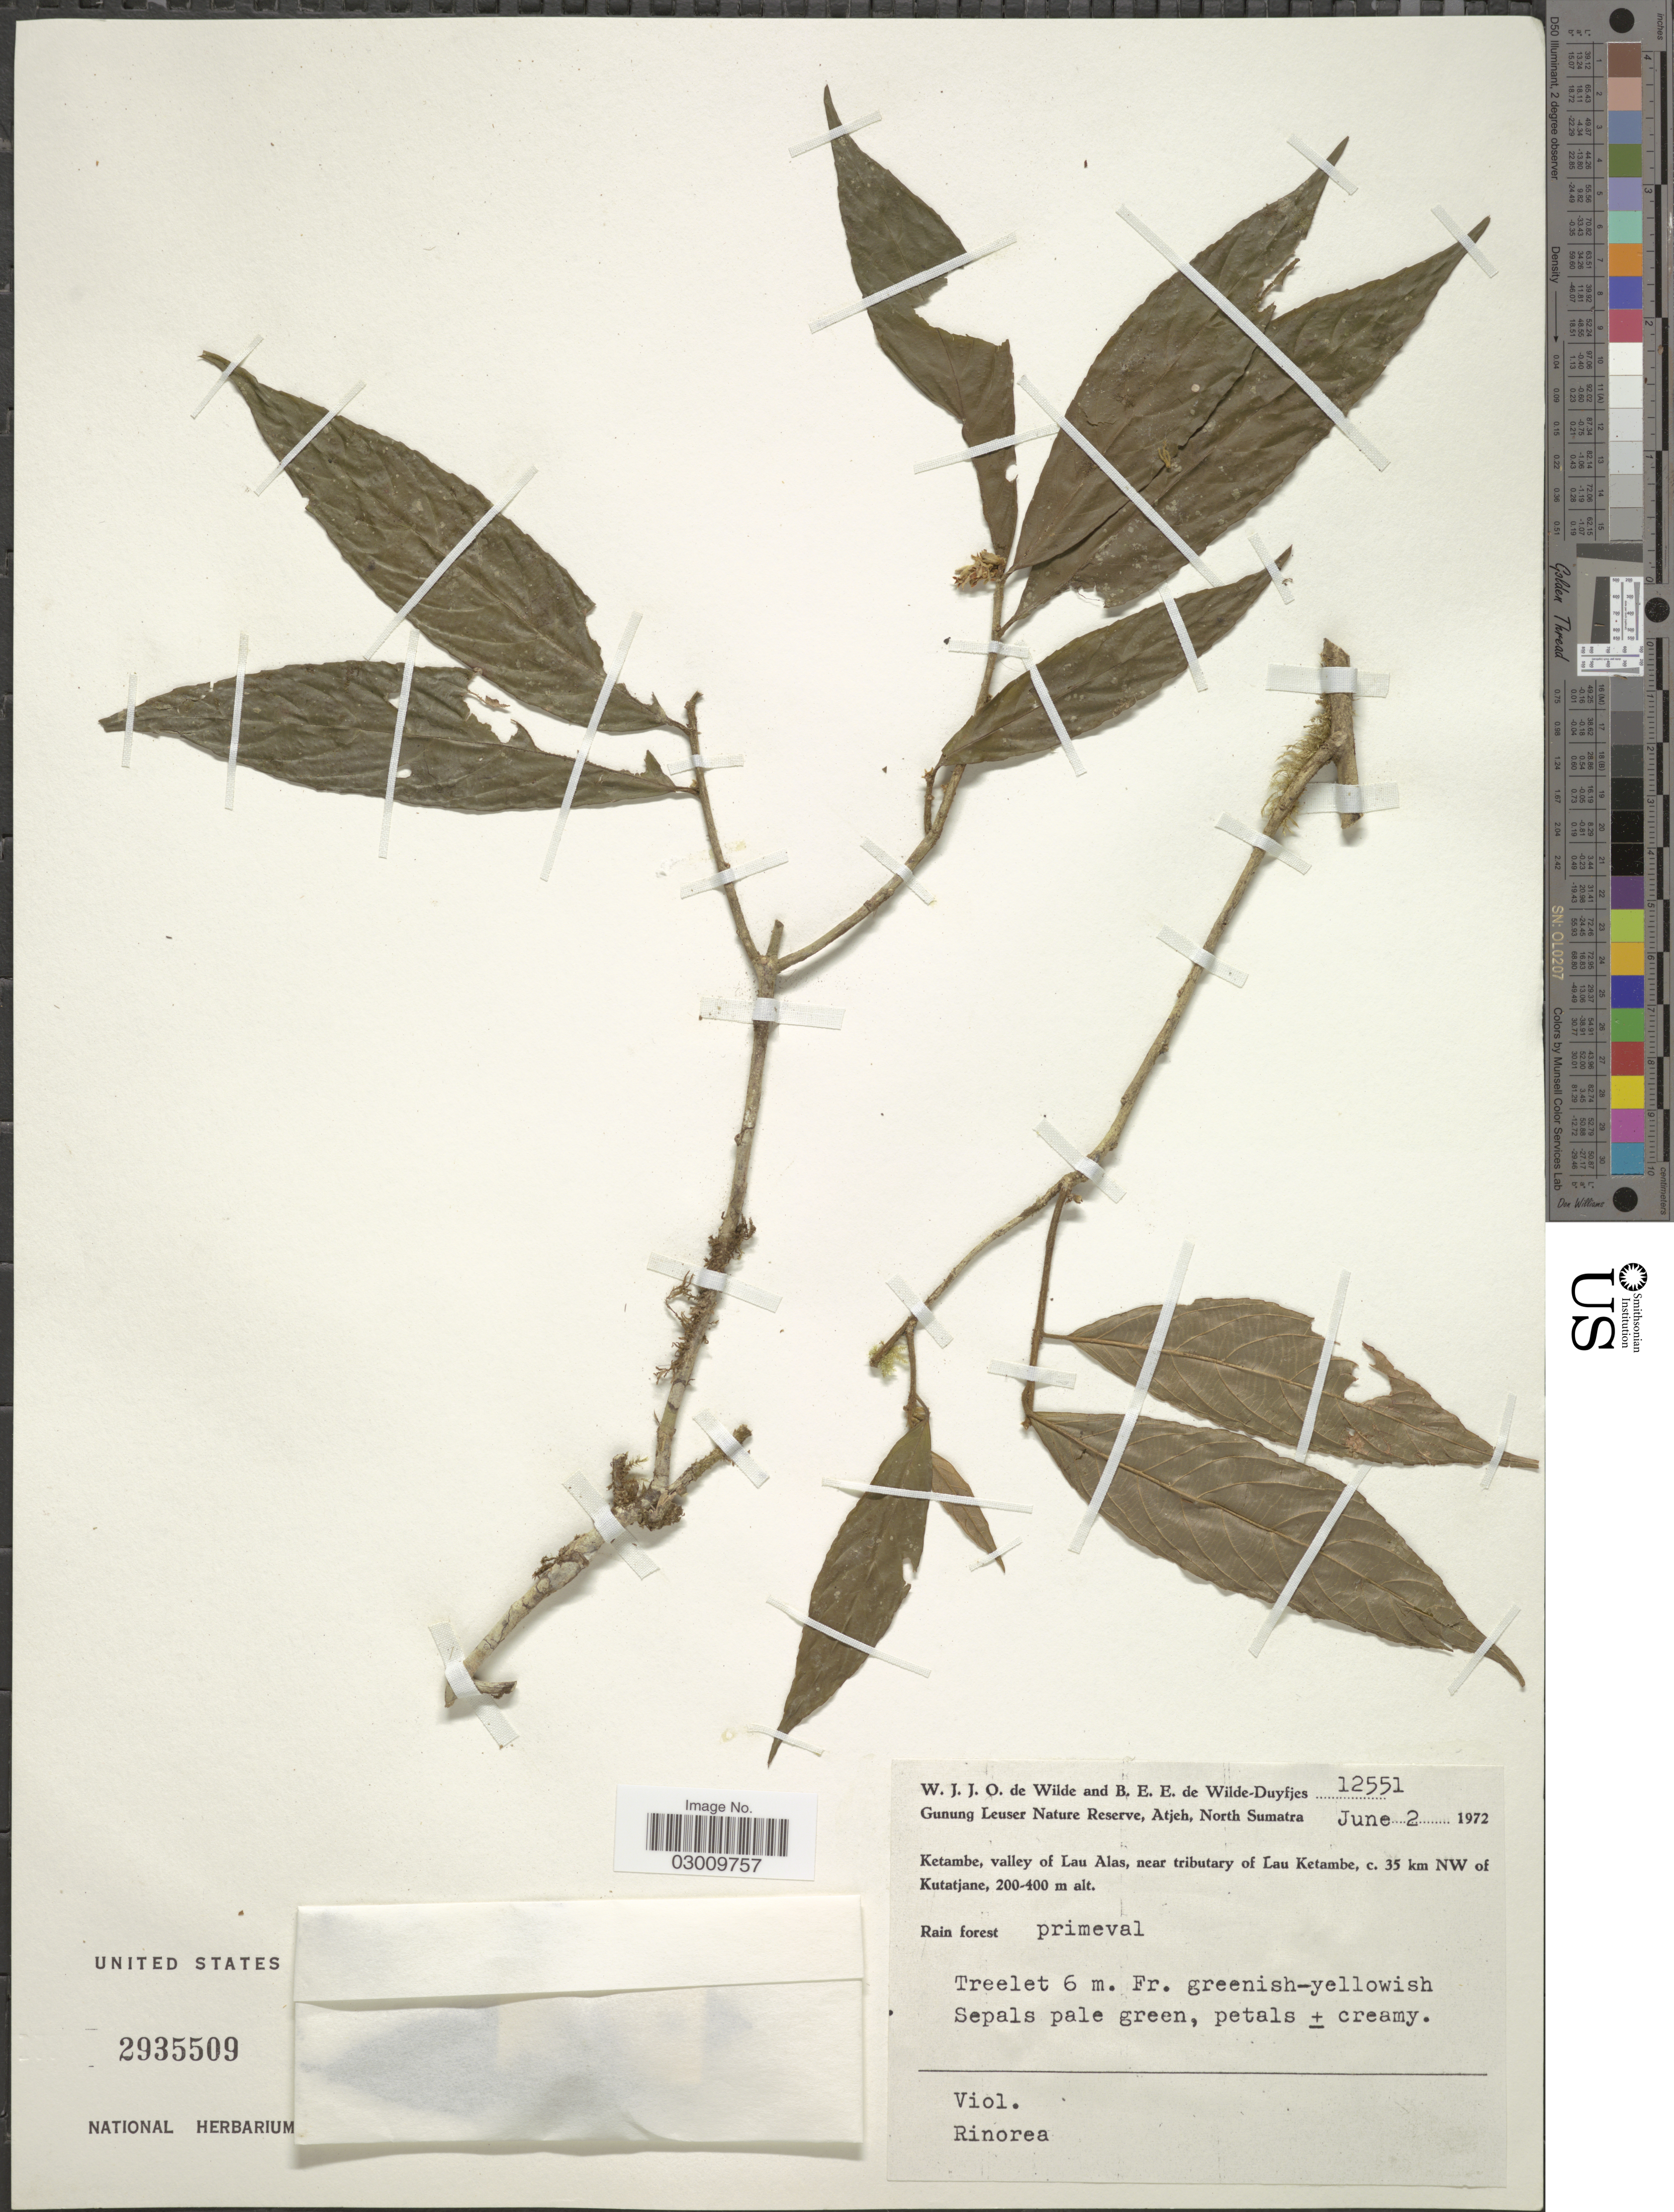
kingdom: Plantae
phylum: Tracheophyta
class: Magnoliopsida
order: Malpighiales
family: Violaceae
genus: Rinorea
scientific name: Rinorea sp.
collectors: W. J. de Wilde & B. E. de Wilde-Duyfjes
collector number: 12551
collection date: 1972-06-02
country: Indonesia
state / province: Sumatra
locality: Gunung Leuser Nature Reserve, Atjeh, North Sumatra. Ketambe, valley of Lau Alas, near tributary of Lau Ketambe, c. 35 km NW of Kutatjane.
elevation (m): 200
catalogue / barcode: US 2935509